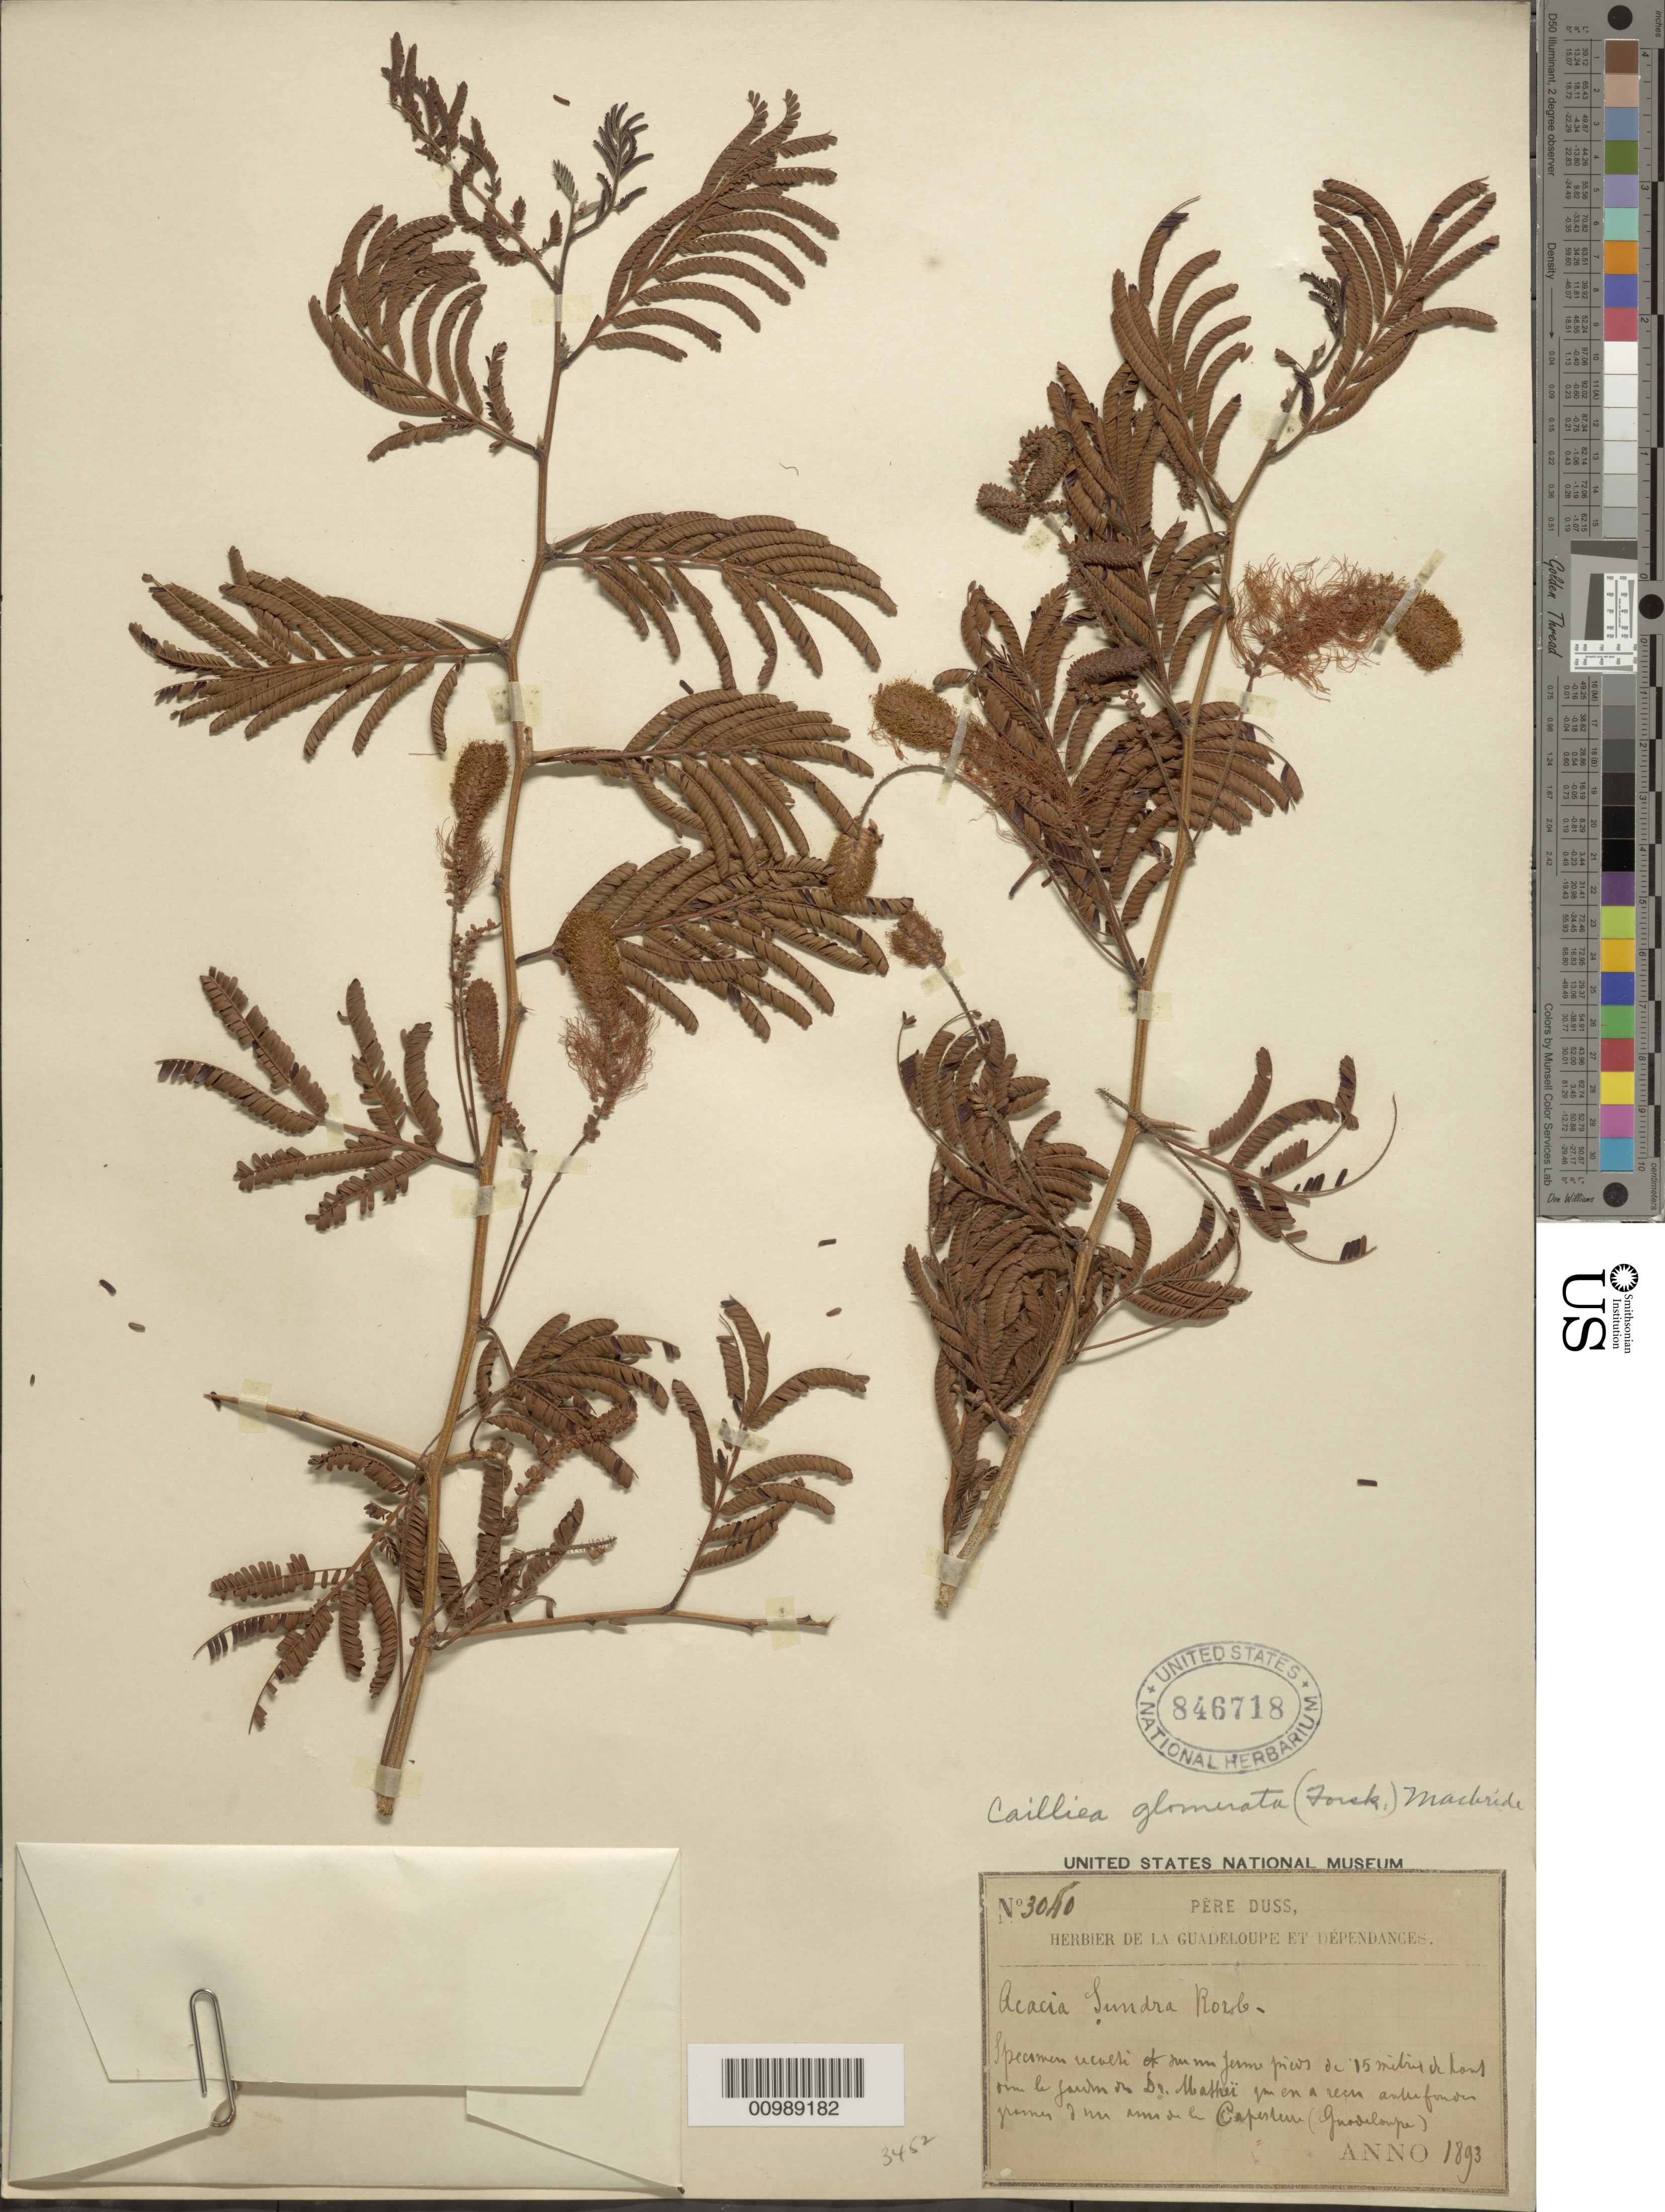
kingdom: Plantae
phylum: Tracheophyta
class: Magnoliopsida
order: Fabales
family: Fabaceae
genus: Dichrostachys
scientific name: Dichrostachys glomerata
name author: (Forssk.) Chiov.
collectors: Père Duss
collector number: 3040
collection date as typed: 1893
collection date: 1893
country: Guadeloupe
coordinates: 0 N, 0 E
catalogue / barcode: US 846718